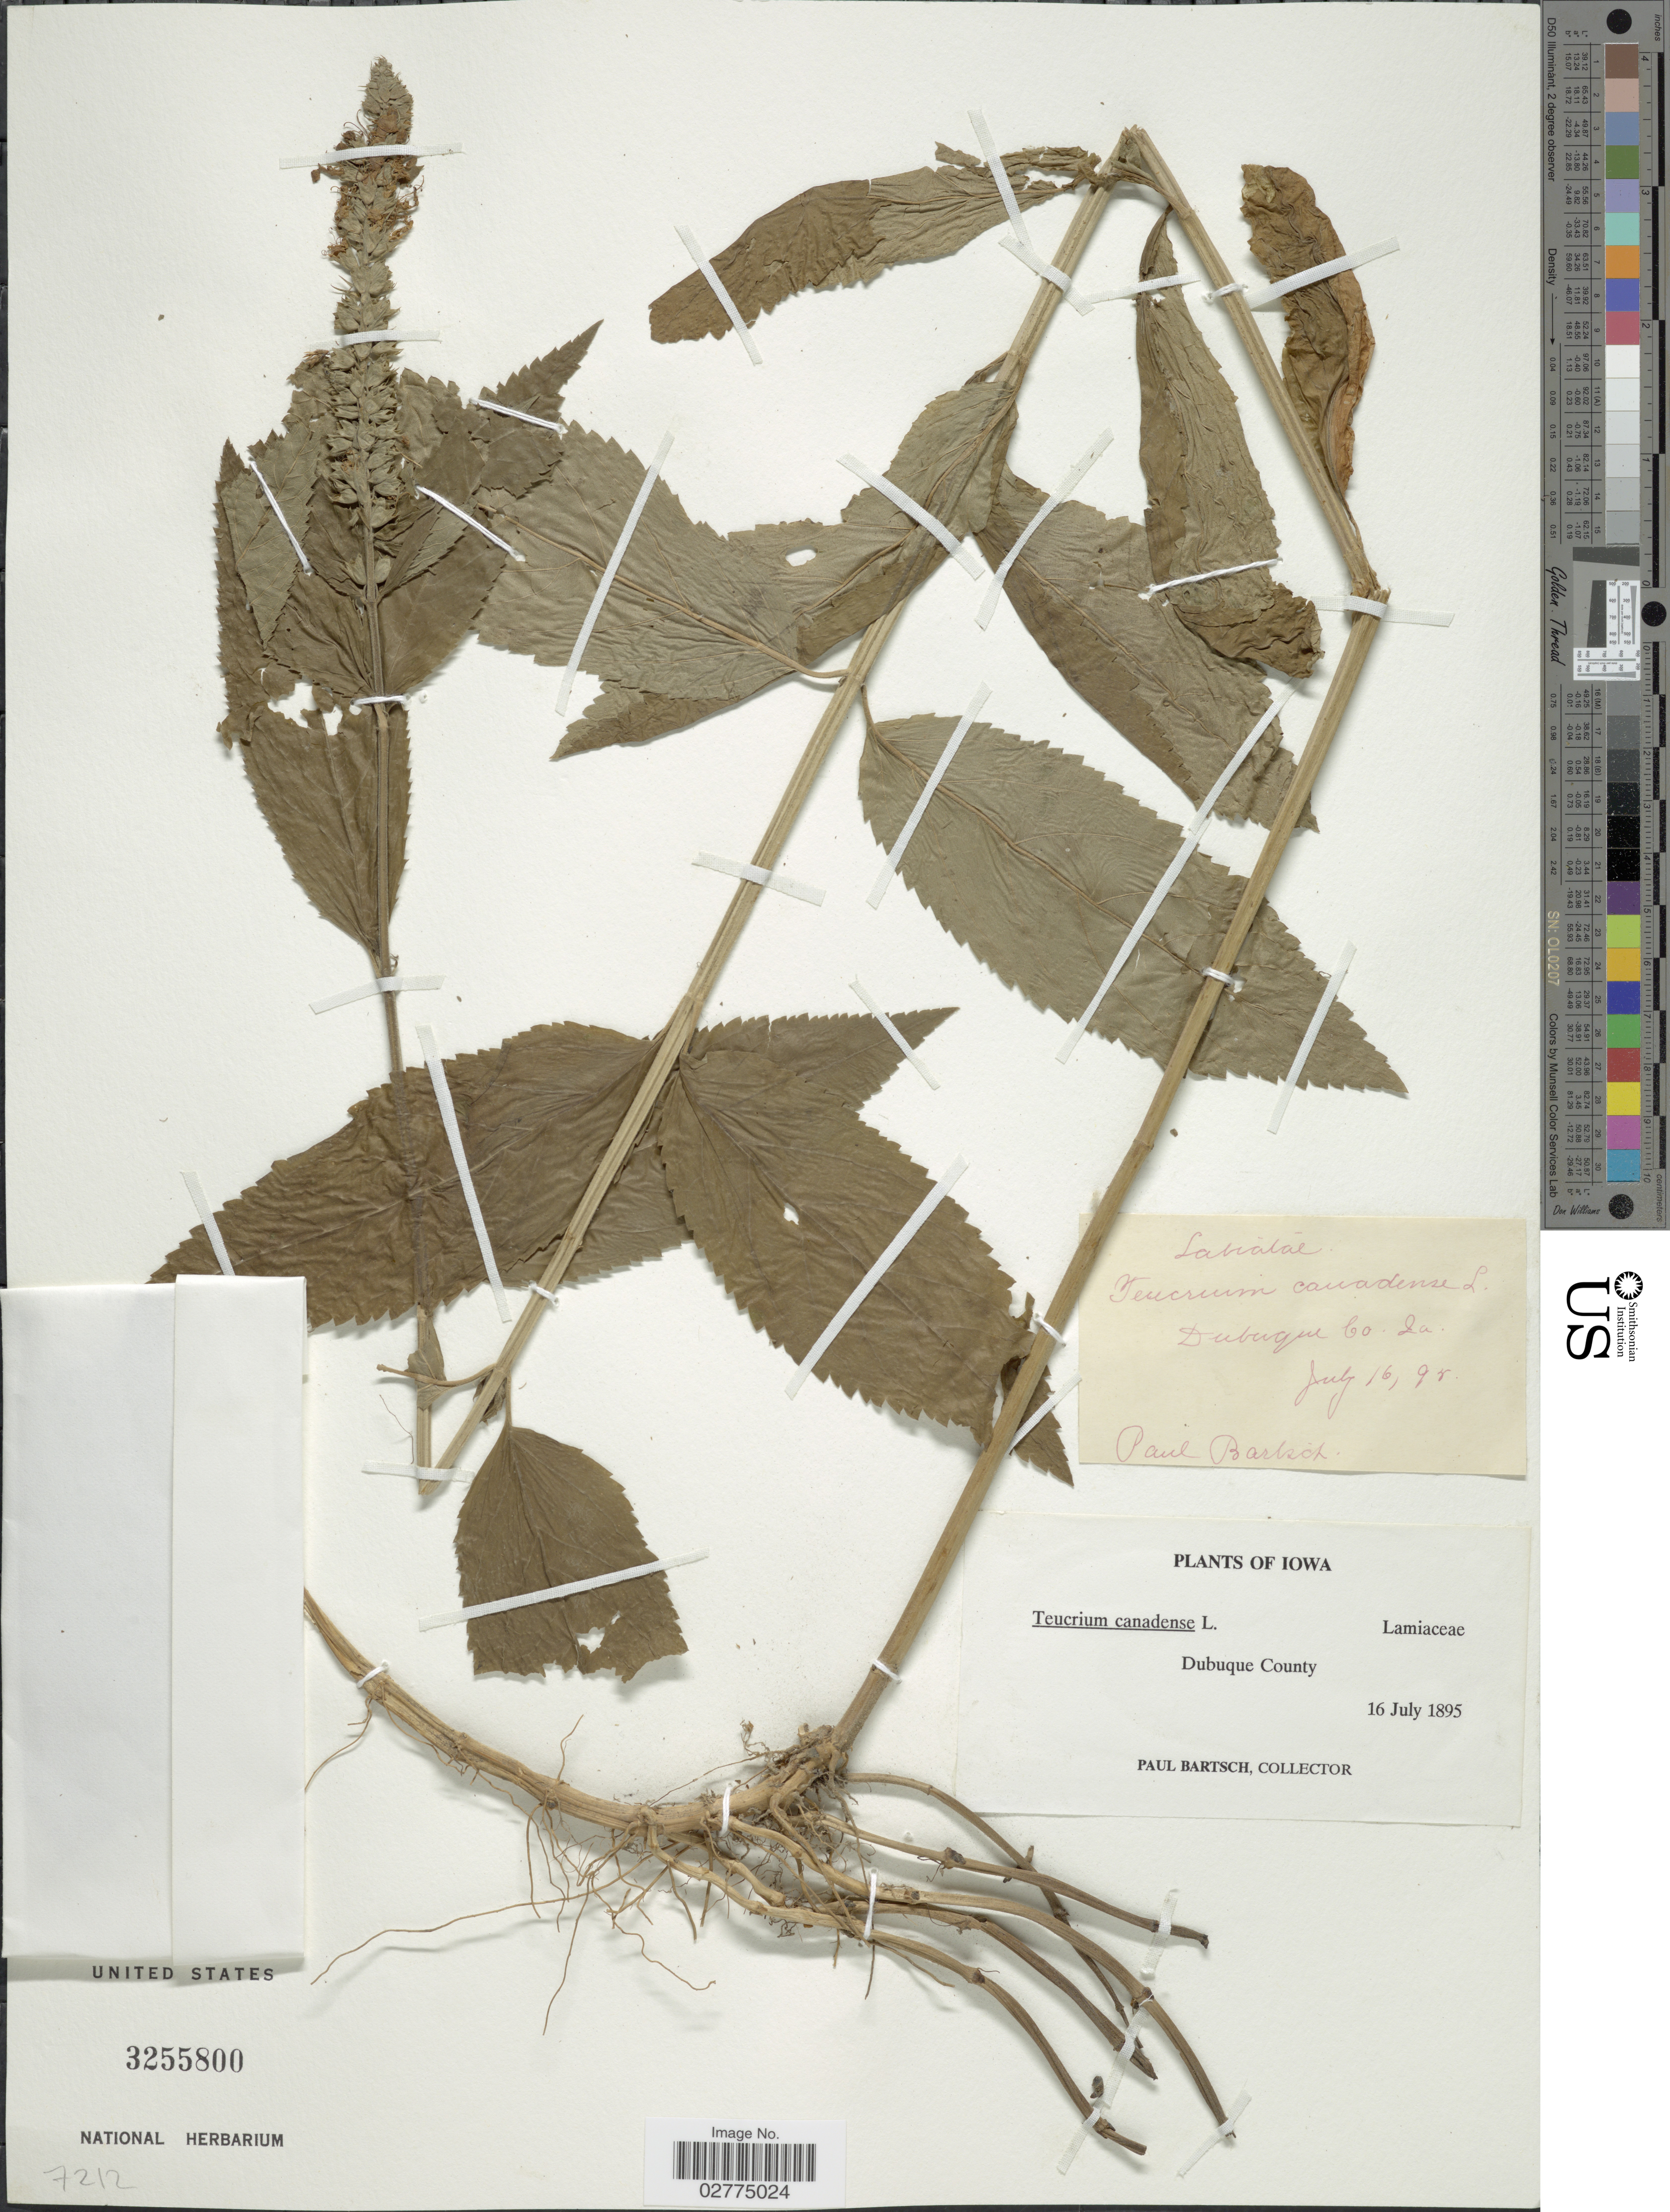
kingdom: Plantae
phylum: Tracheophyta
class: Magnoliopsida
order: Lamiales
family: Lamiaceae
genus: Teucrium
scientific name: Teucrium canadense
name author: L.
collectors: P. Bartsch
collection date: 1895-07-16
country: United States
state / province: Iowa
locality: Dubuque County.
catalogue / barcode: US 3255800